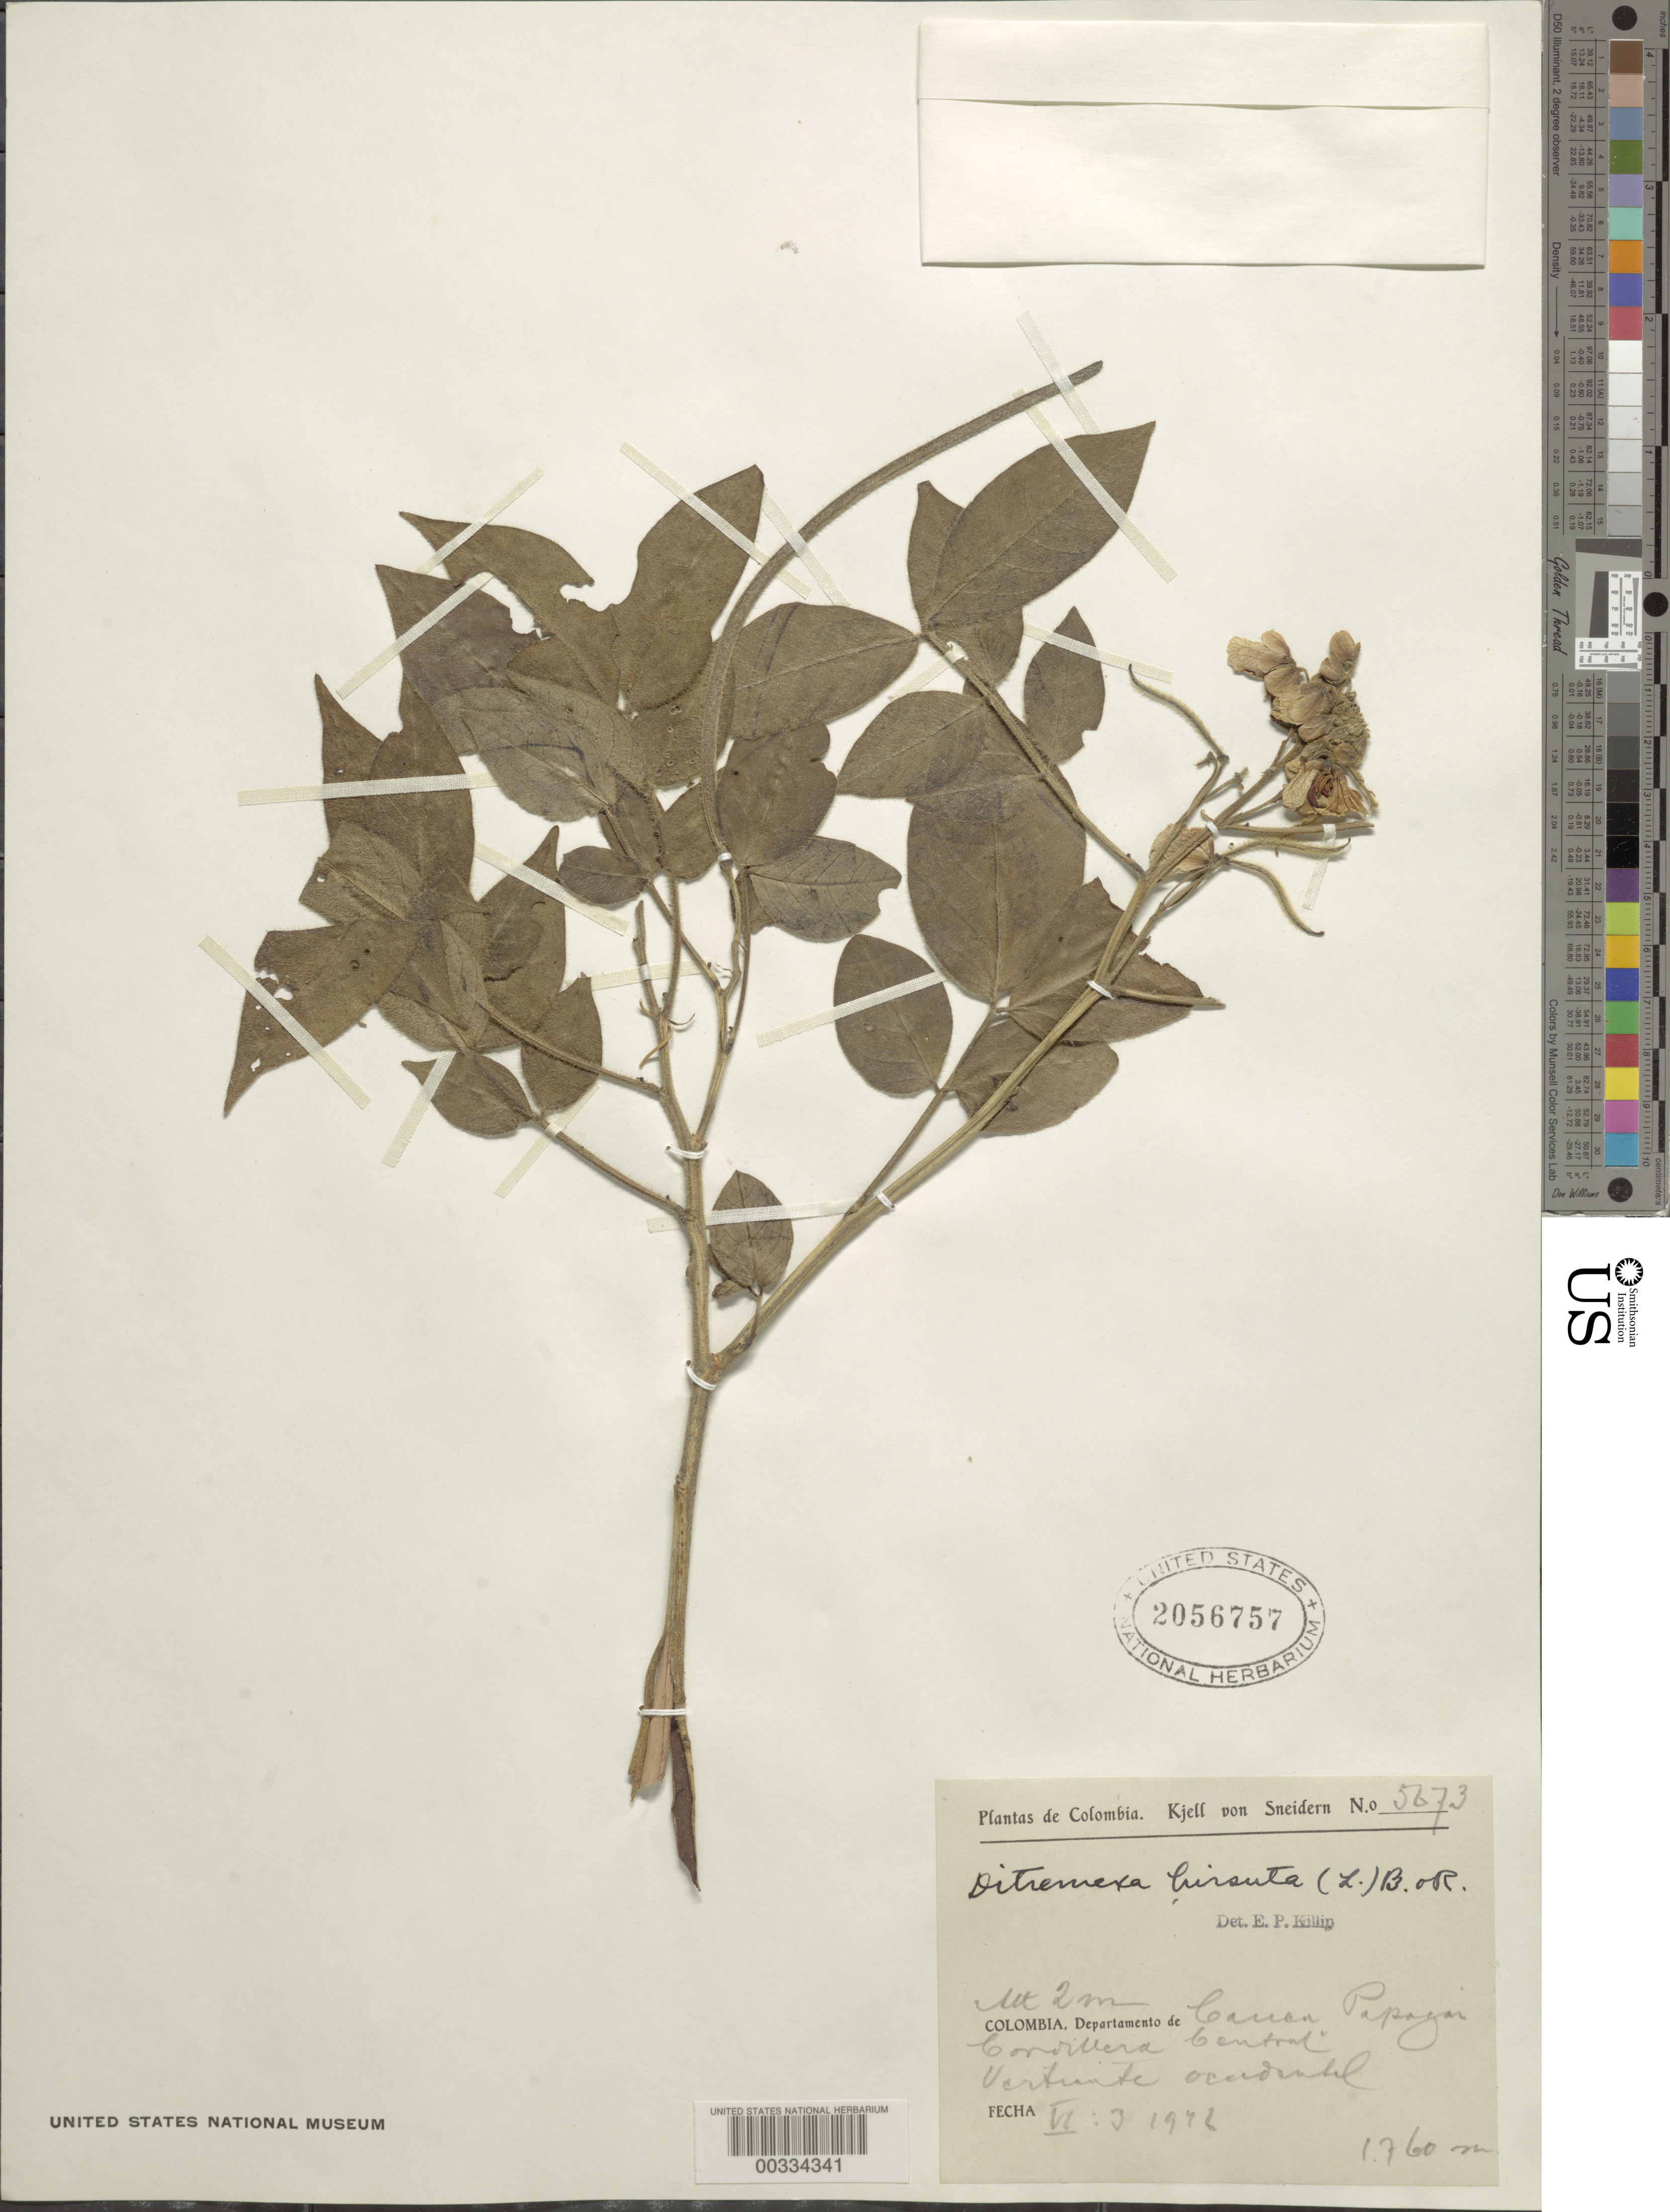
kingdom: Plantae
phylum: Tracheophyta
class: Magnoliopsida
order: Fabales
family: Fabaceae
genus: Senna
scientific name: Senna hirsuta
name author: (L.) H.S. Irwin & Barneby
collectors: K. von Sneidern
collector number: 5673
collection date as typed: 03 Apr 1946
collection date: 1946-04-03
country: Colombia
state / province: Cauca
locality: Papoyai; Cordillera Central; Vertiente Occidental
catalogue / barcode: US 2056757